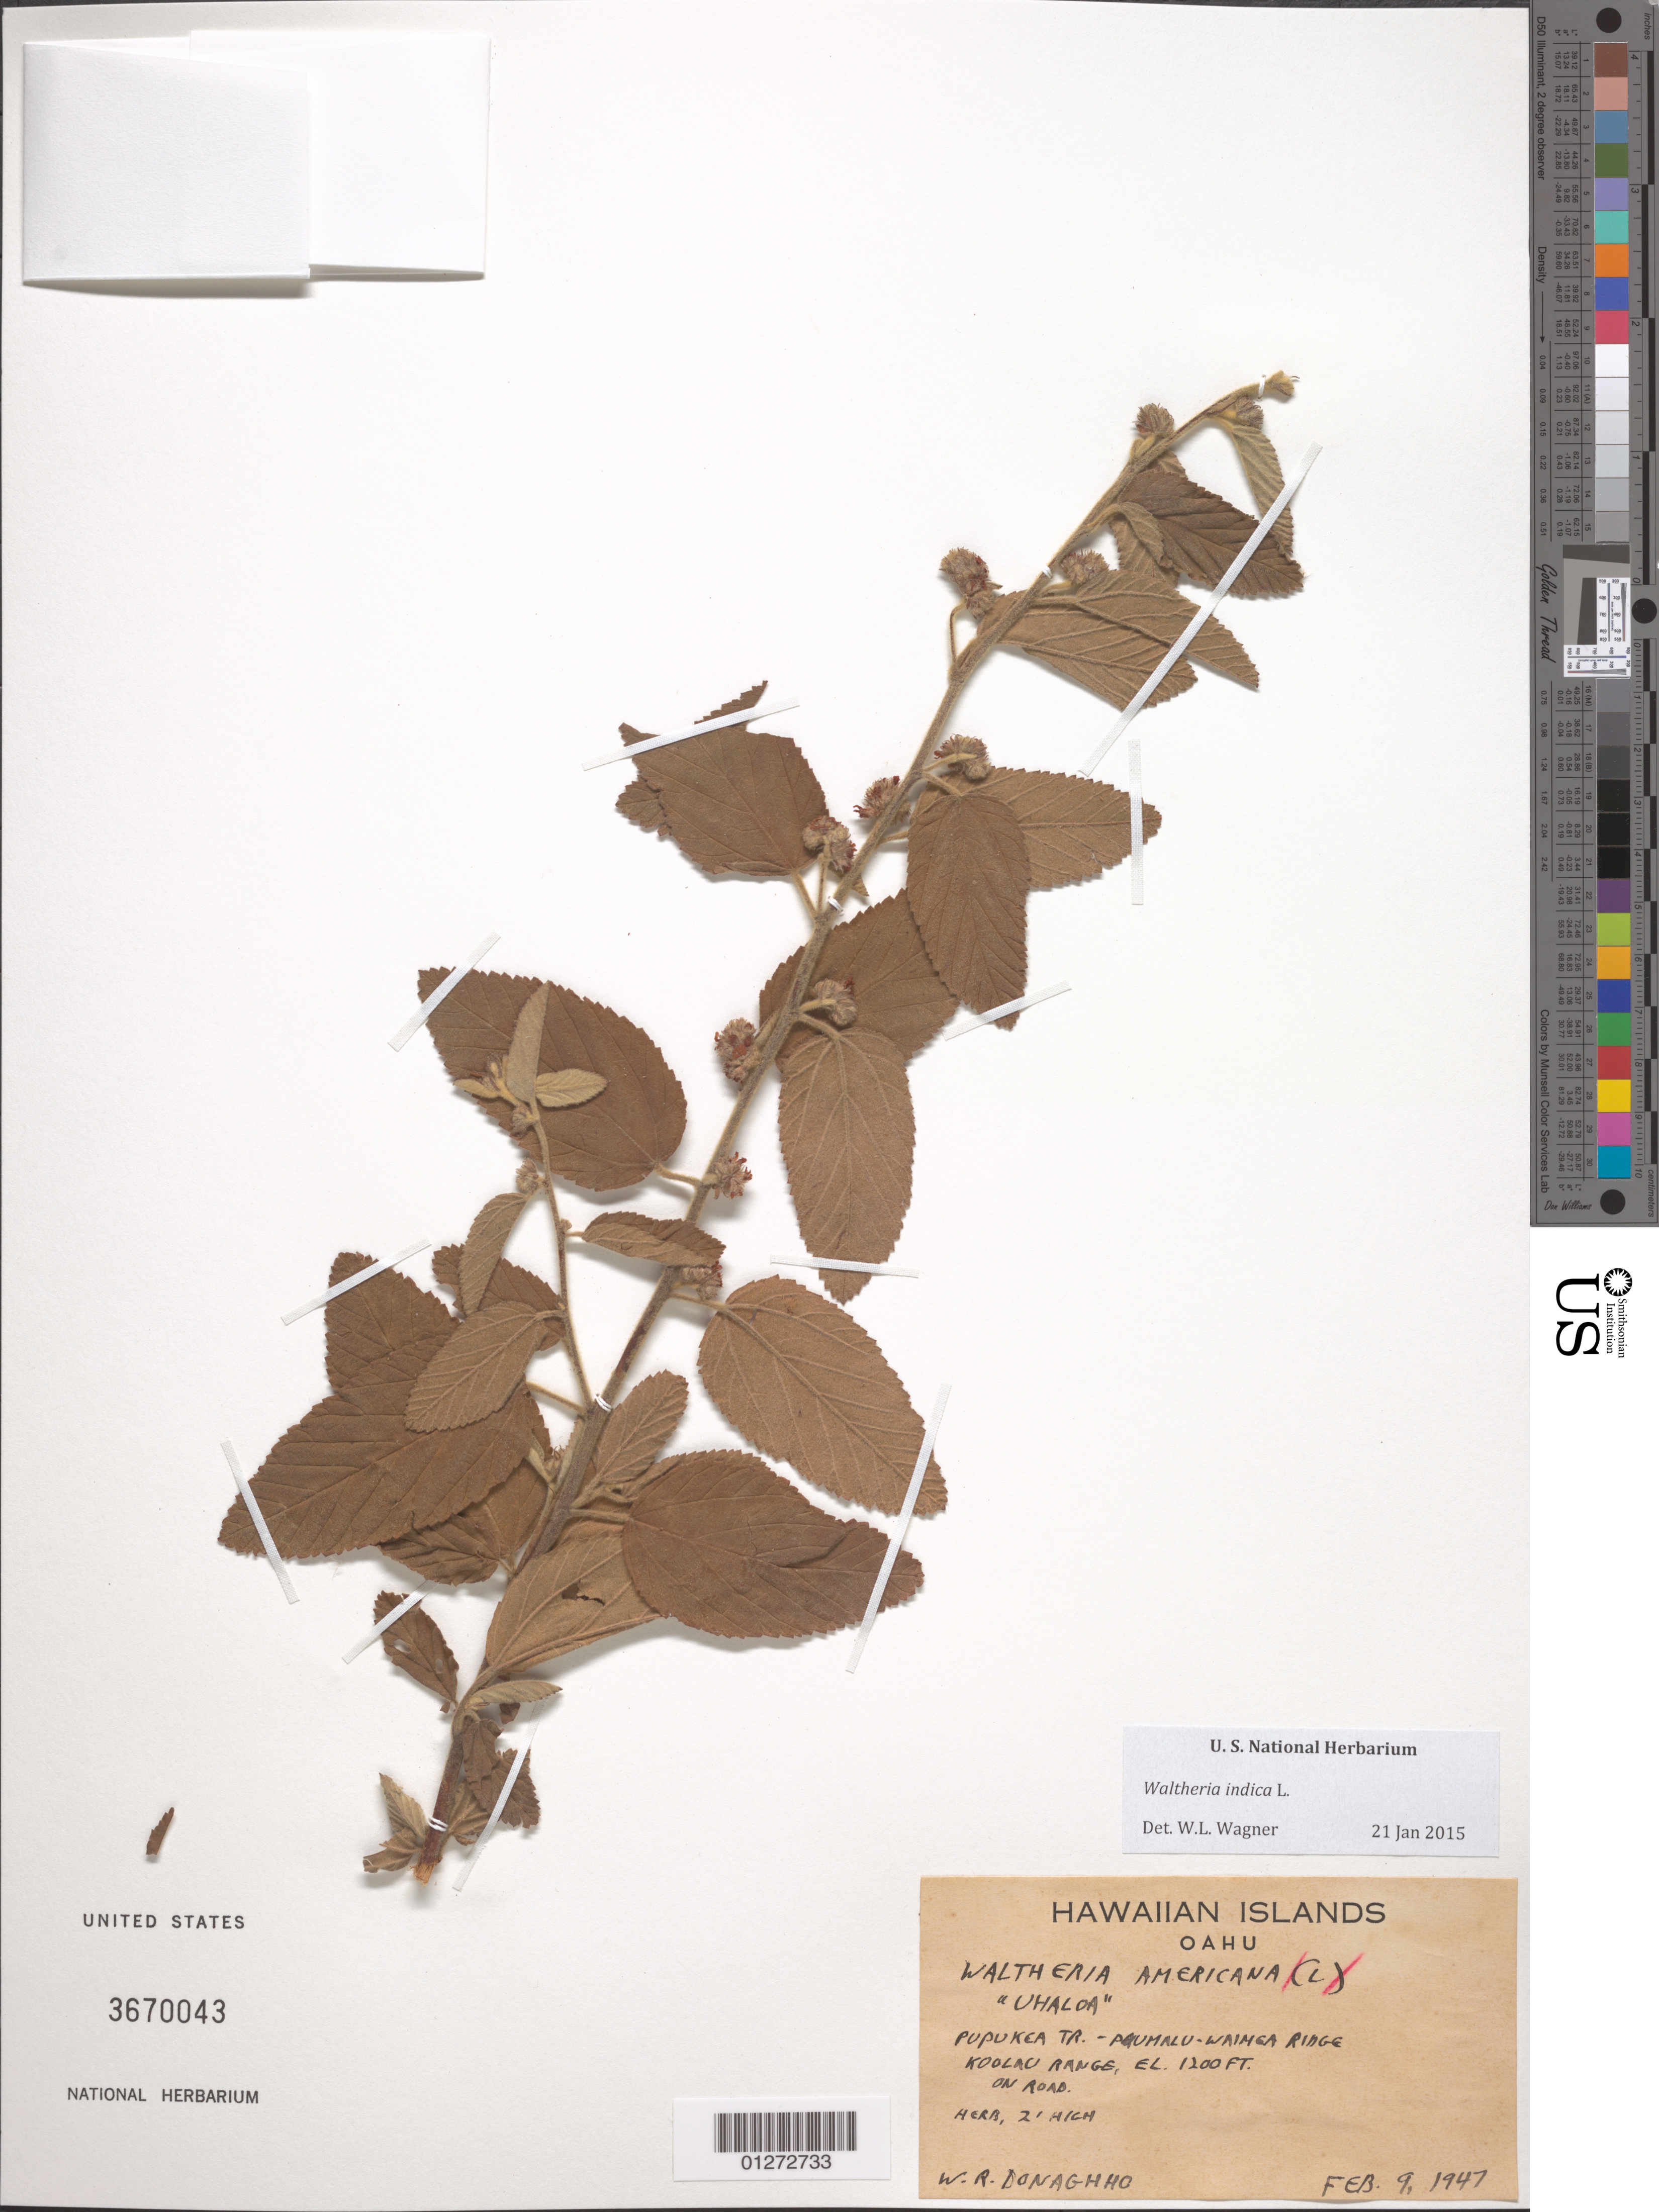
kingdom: Plantae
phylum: Tracheophyta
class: Magnoliopsida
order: Malvales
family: Malvaceae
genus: Waltheria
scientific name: Waltheria indica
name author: L.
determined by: Wagner, W. L., (BOT), Smithsonian Institution - National Museum of Natural History (UNITED STATES)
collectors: W. Donaghho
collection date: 1947-02-09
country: United States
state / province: Hawaii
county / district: Honolulu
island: Oahu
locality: Pupukea Tr., Kaunala-Waimea Ridge, Koolau Range.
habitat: On road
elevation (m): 366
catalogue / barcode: US 3670043